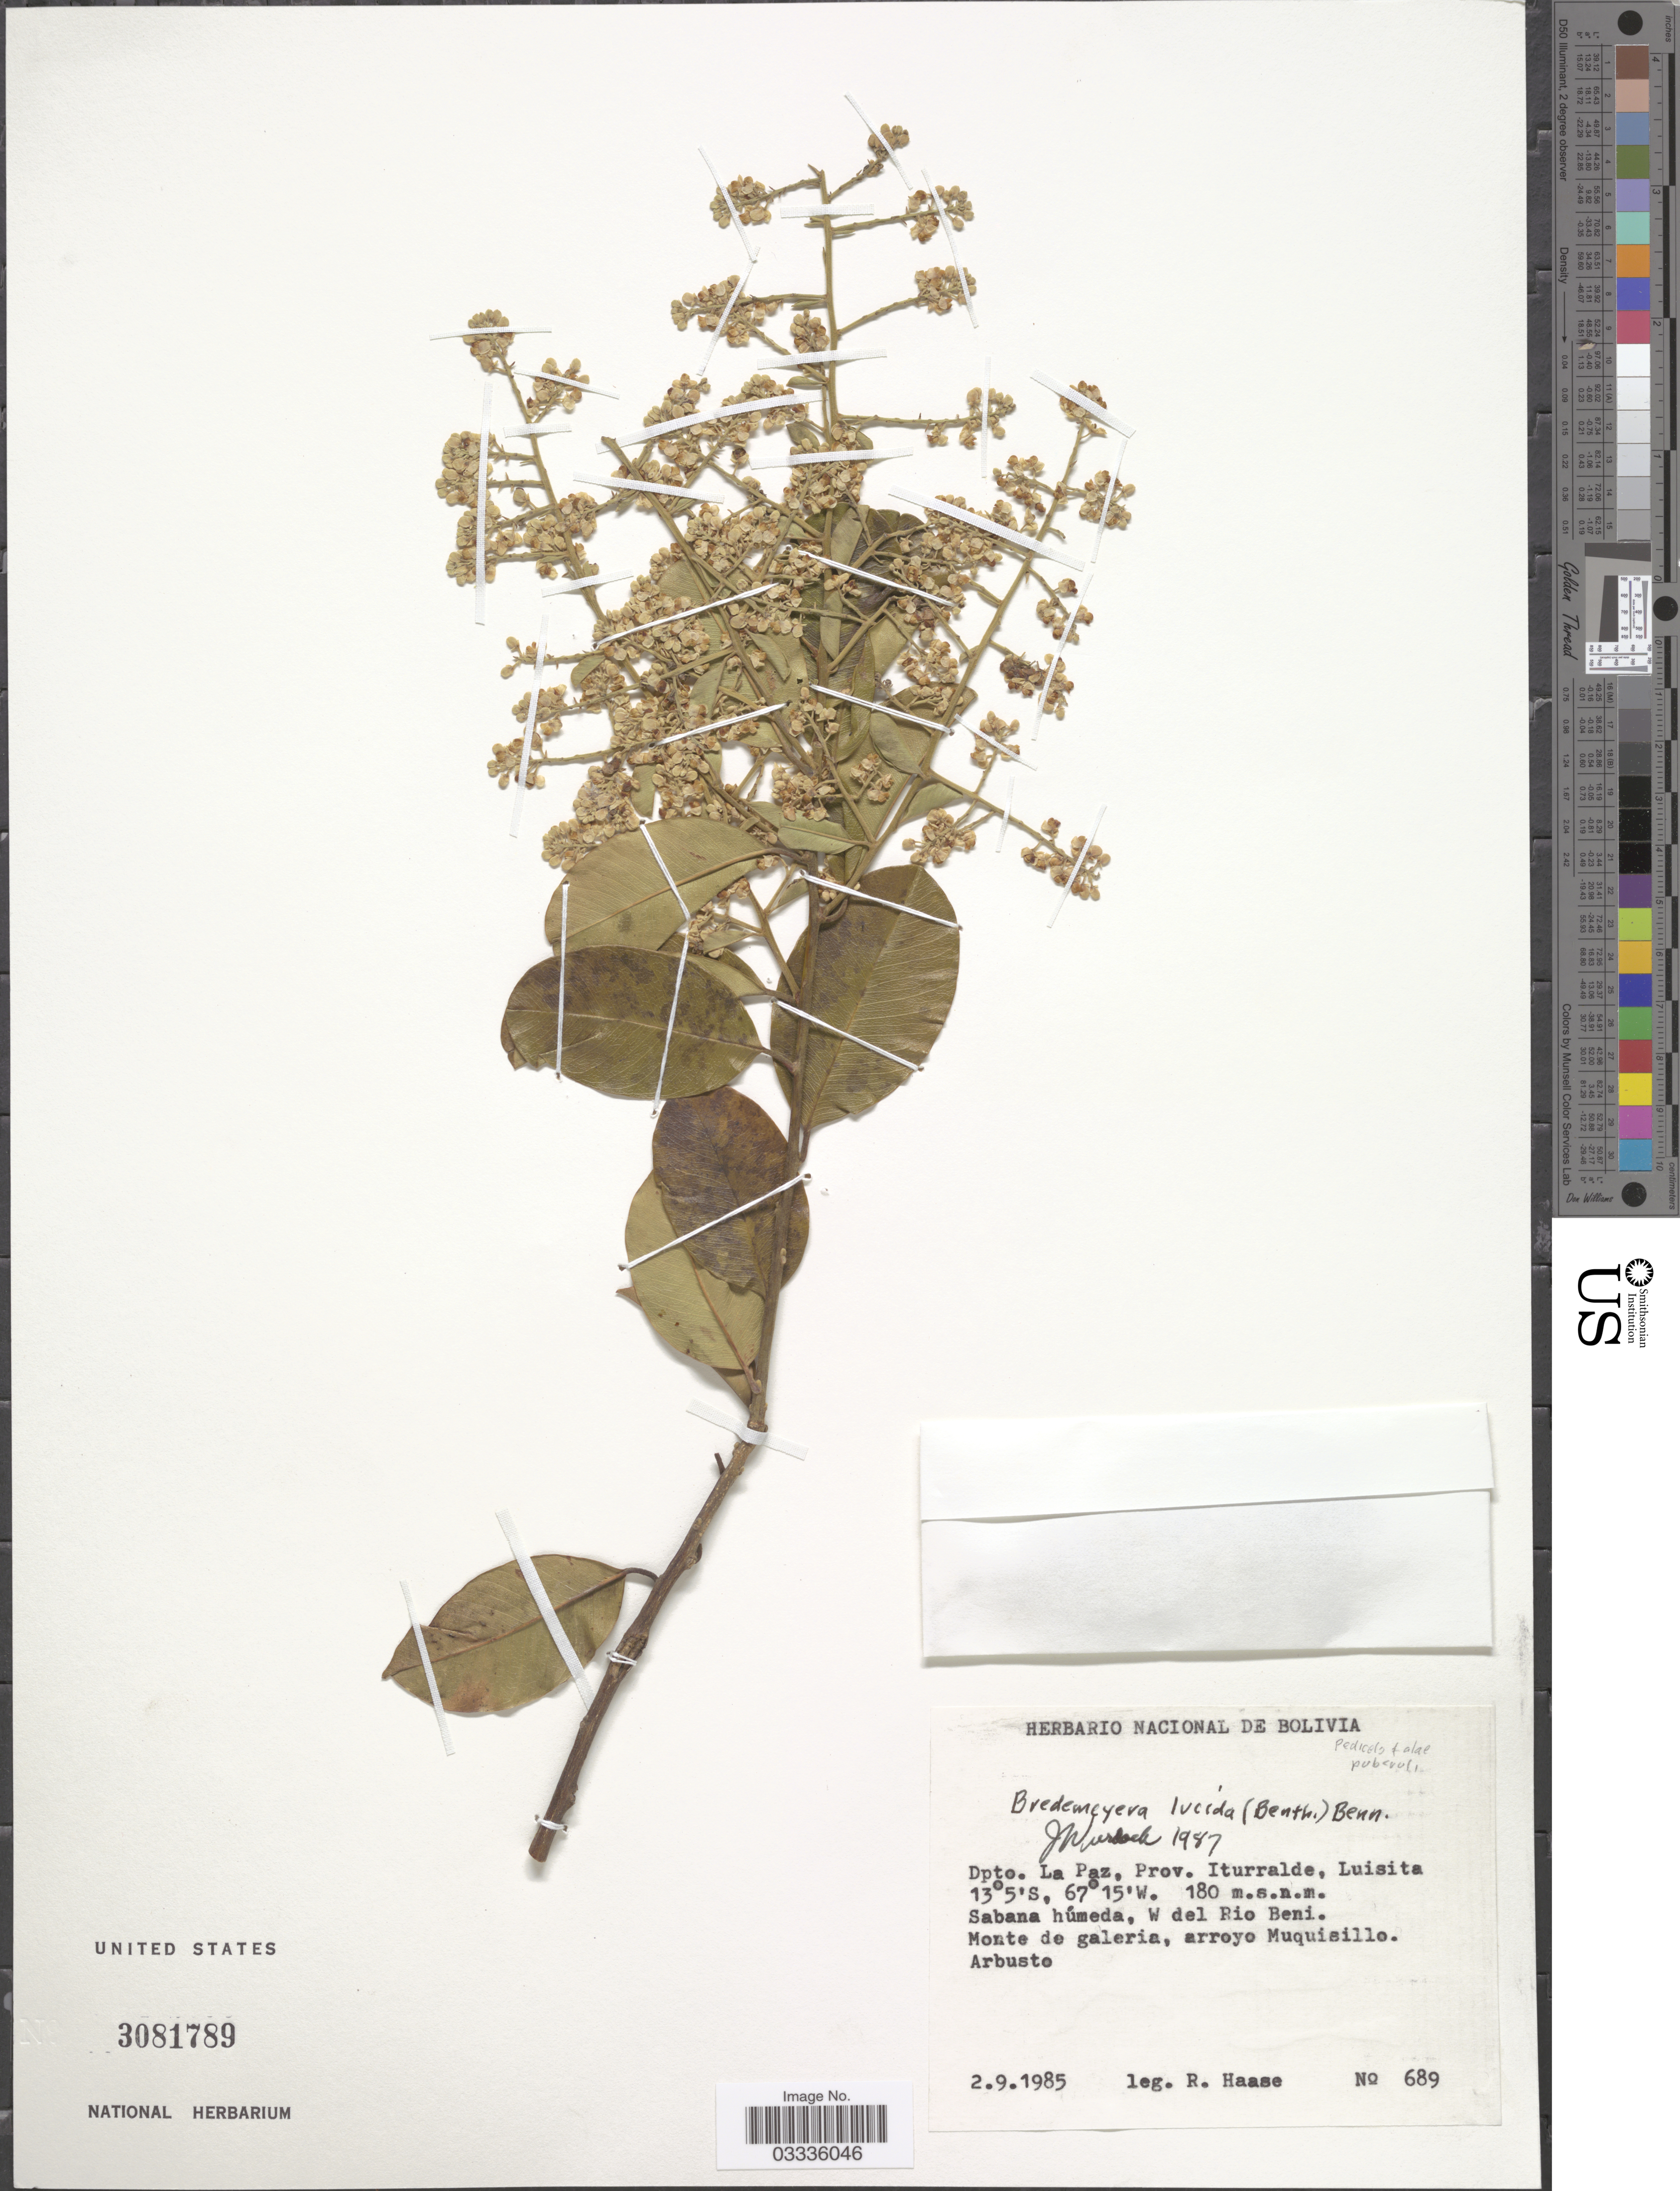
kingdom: Plantae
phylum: Tracheophyta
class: Magnoliopsida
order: Fabales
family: Polygalaceae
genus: Bredemeyera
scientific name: Bredemeyera lucida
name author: (Benth.) Klotzsch ex Hassk.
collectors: R. Haase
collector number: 689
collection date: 1985-09-02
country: Bolivia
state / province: La Paz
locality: Dpto. La Paz, Prov. Iturralde, Luisita. Sabana húmeda, W del Rio Beni. Monte de galeria, arroyo Muquisillo.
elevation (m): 180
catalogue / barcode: US 3081789